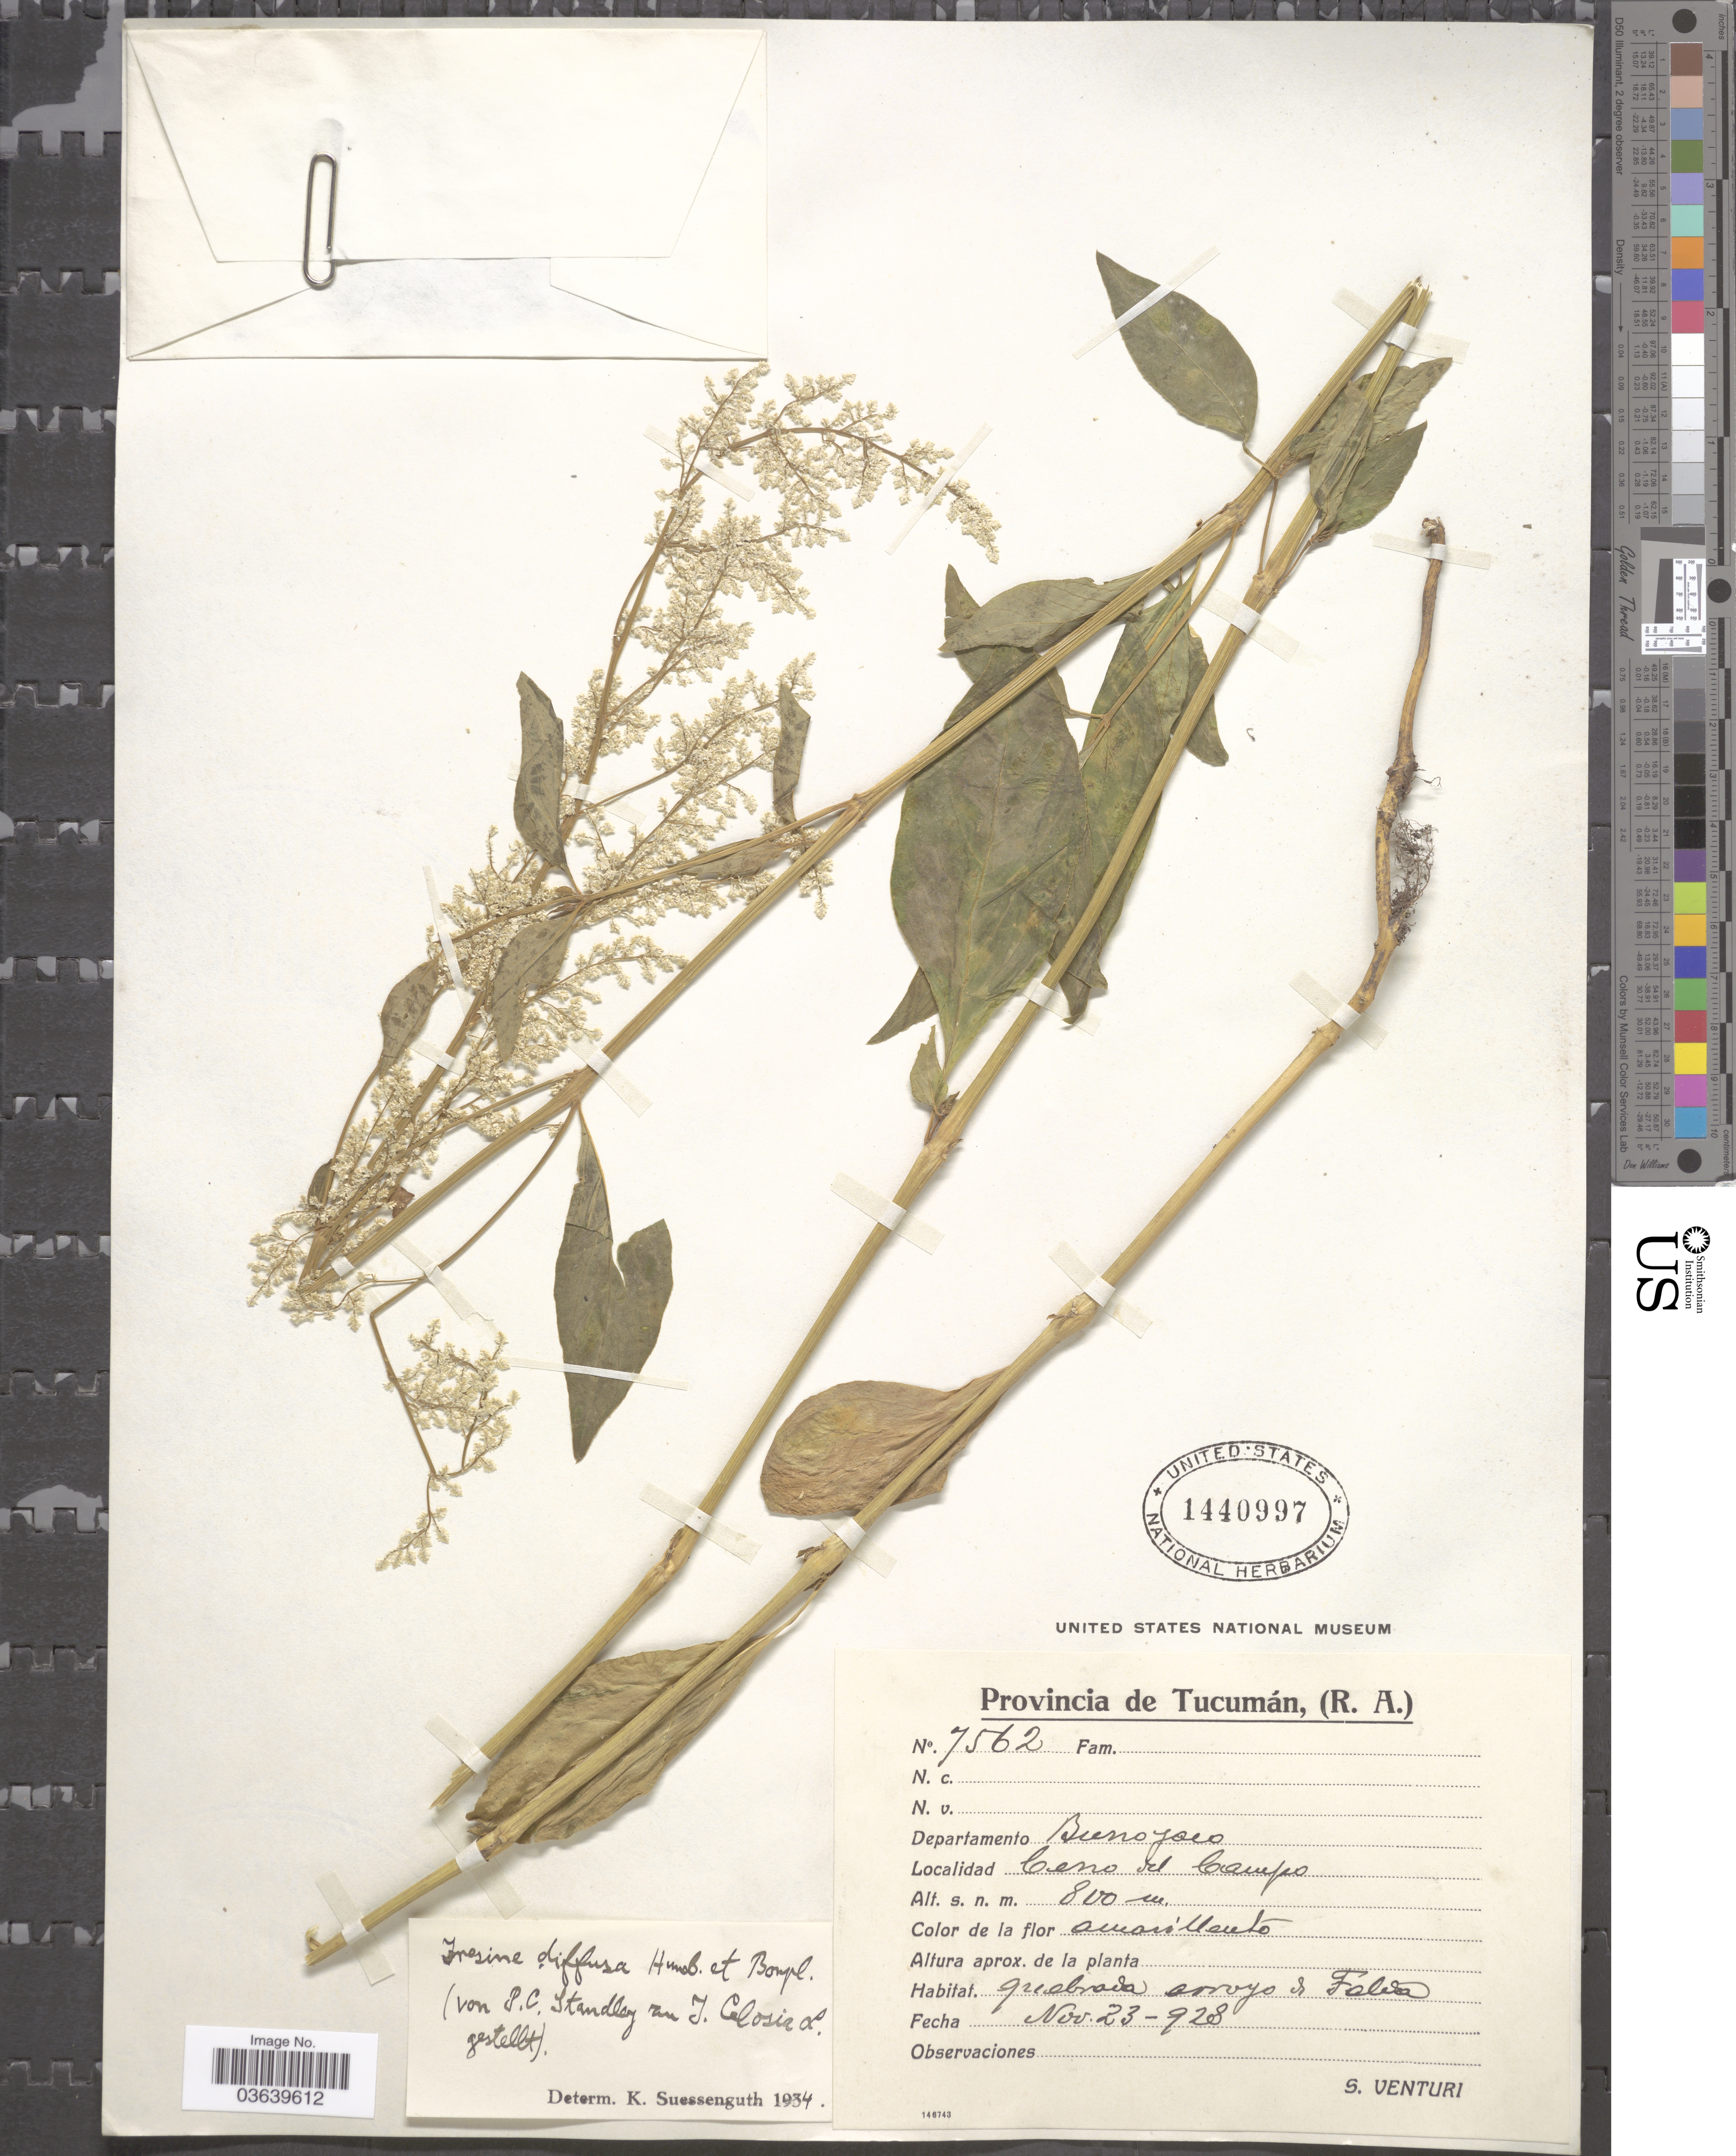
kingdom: Plantae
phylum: Tracheophyta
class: Magnoliopsida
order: Caryophyllales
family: Amaranthaceae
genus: Iresine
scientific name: Iresine diffusa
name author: Humb. & Bonpl. ex Willd.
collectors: S. Venturi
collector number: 7562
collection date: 1928-11-23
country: Argentina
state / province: Tucuman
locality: Departamento Burroyaco, Cerro del Campo. Quebrada arroyo de Falda.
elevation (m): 800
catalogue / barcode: US 1440997